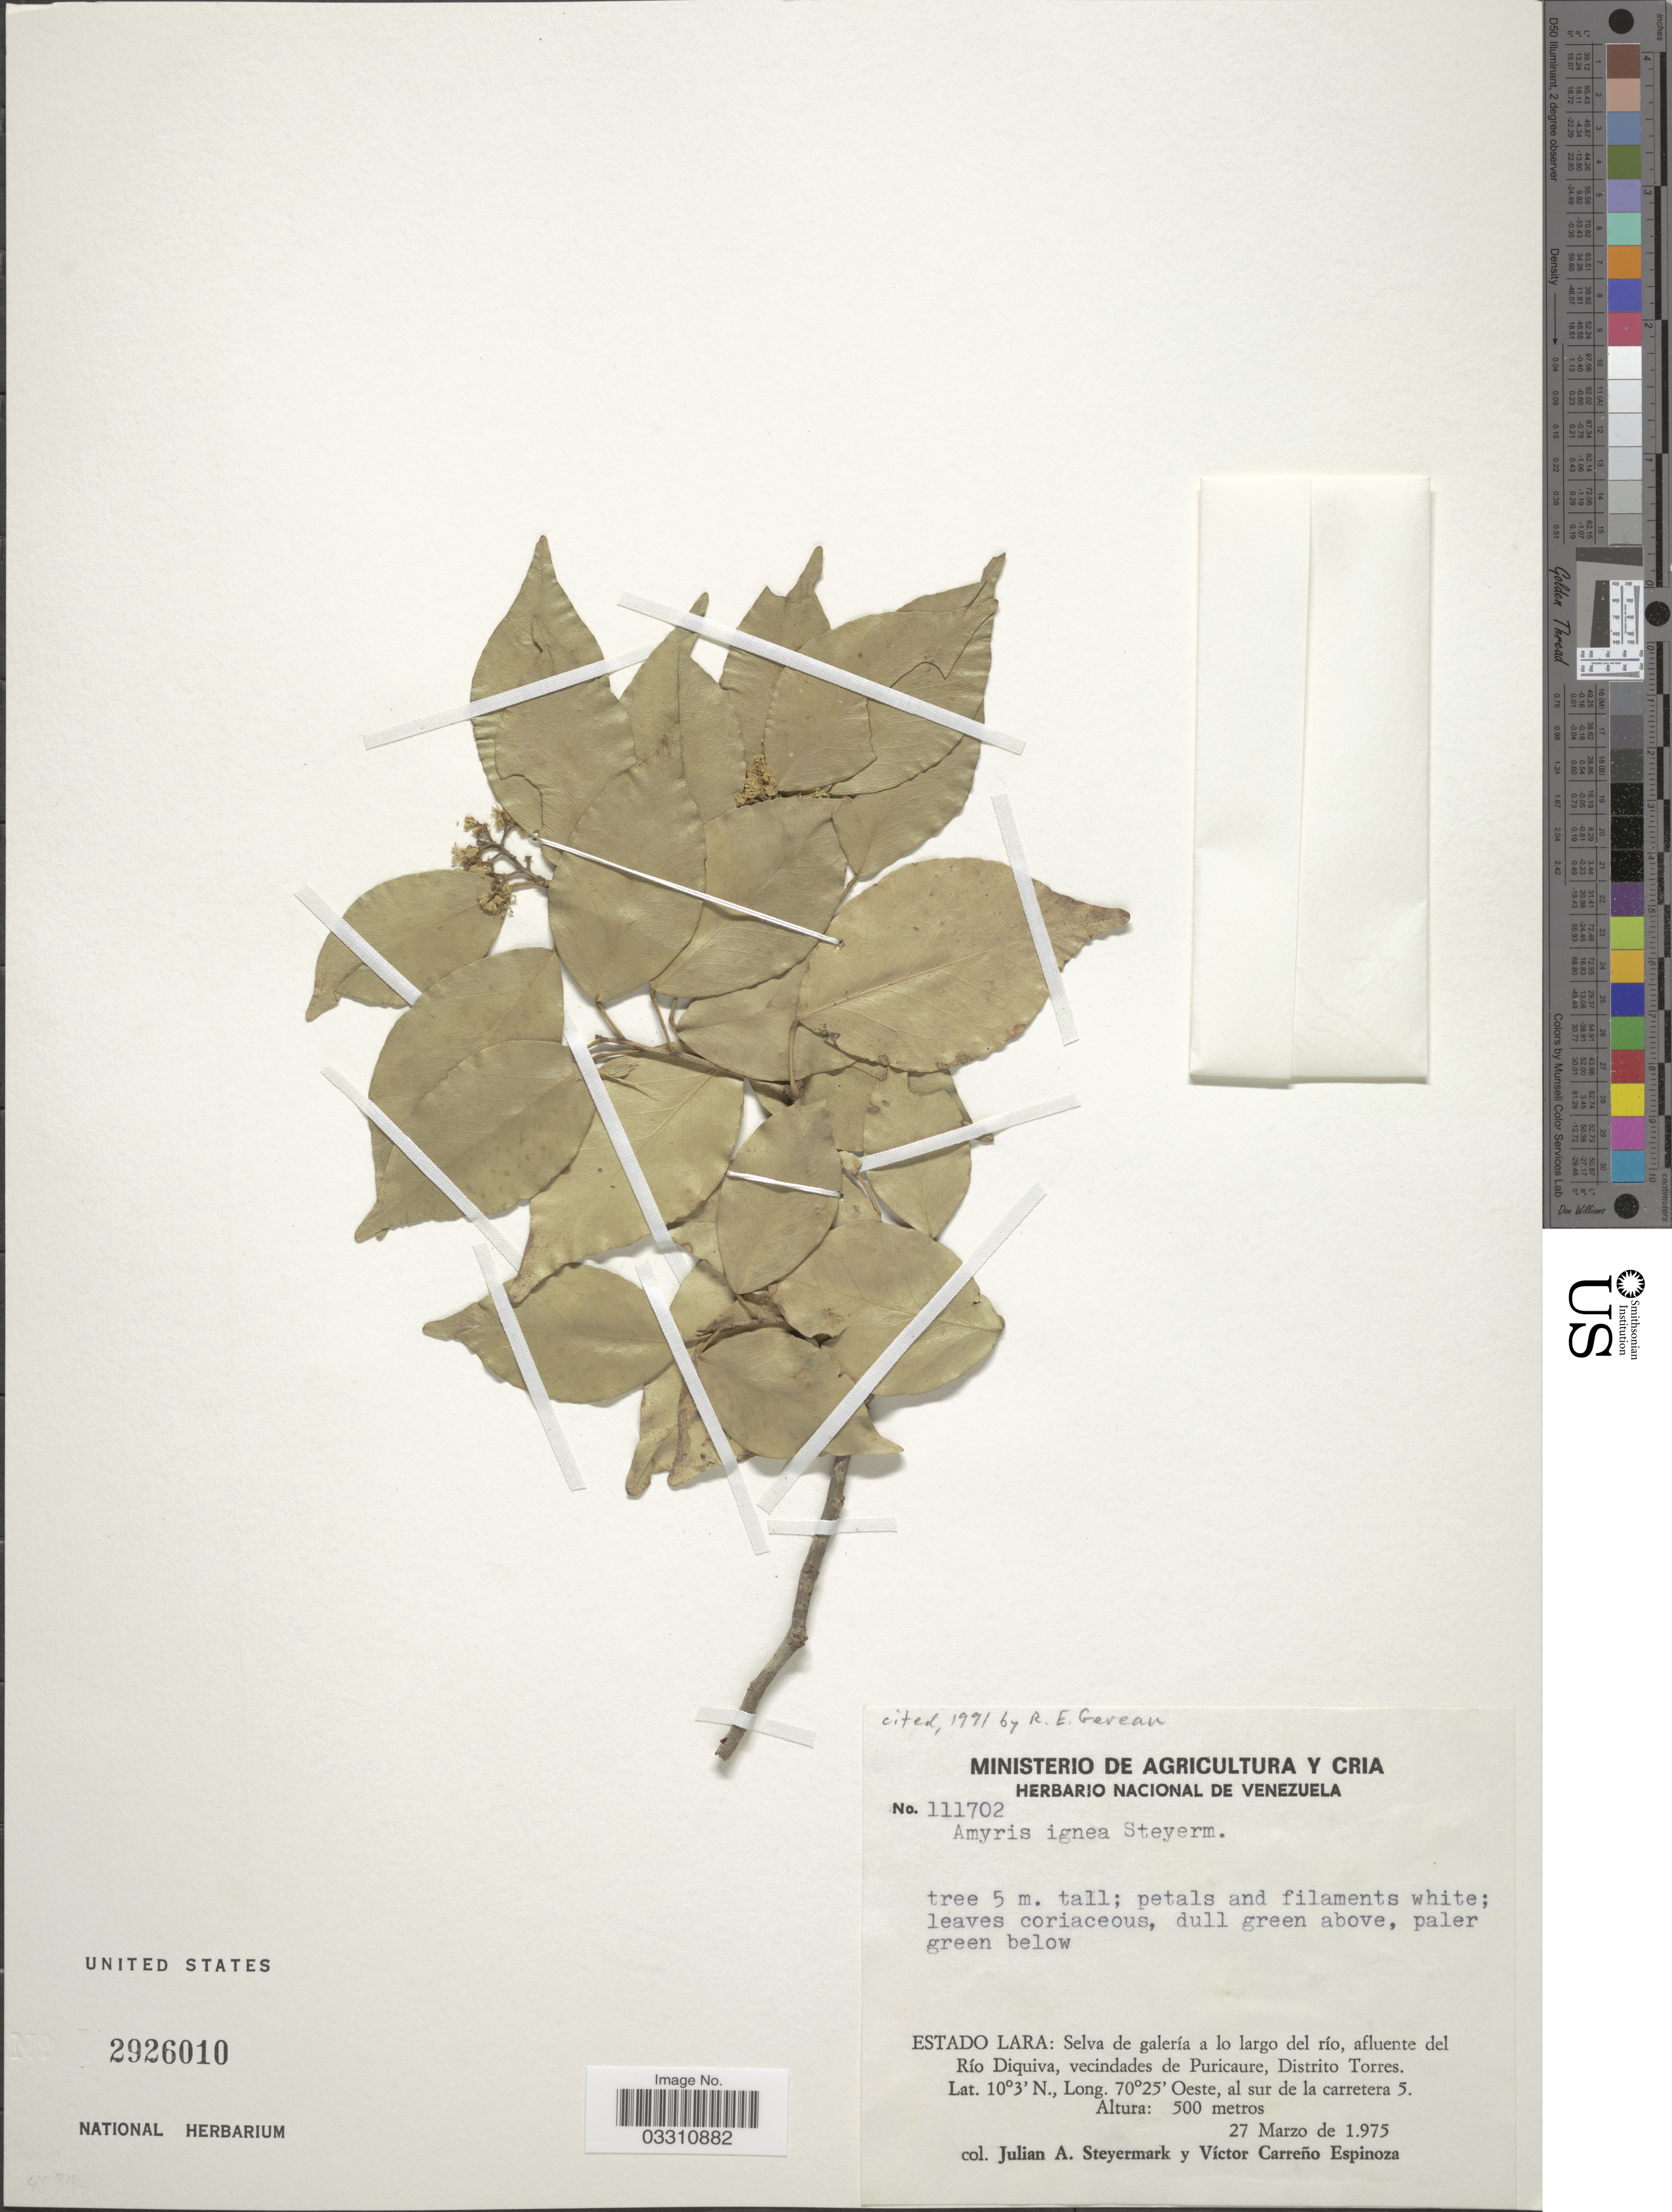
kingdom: Plantae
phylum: Tracheophyta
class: Magnoliopsida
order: Sapindales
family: Rutaceae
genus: Amyris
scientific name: Amyris ignea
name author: Steyerm.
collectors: J. Steyermark & V. Espinoza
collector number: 111702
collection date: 1975-03-27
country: Venezuela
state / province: Lara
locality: Selva de galería a lo largo del río, afluente del Río Diquiva, vecindades de Puricaure, Distrito Torres, al sur de la carretera 5.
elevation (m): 500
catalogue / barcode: US 2926010